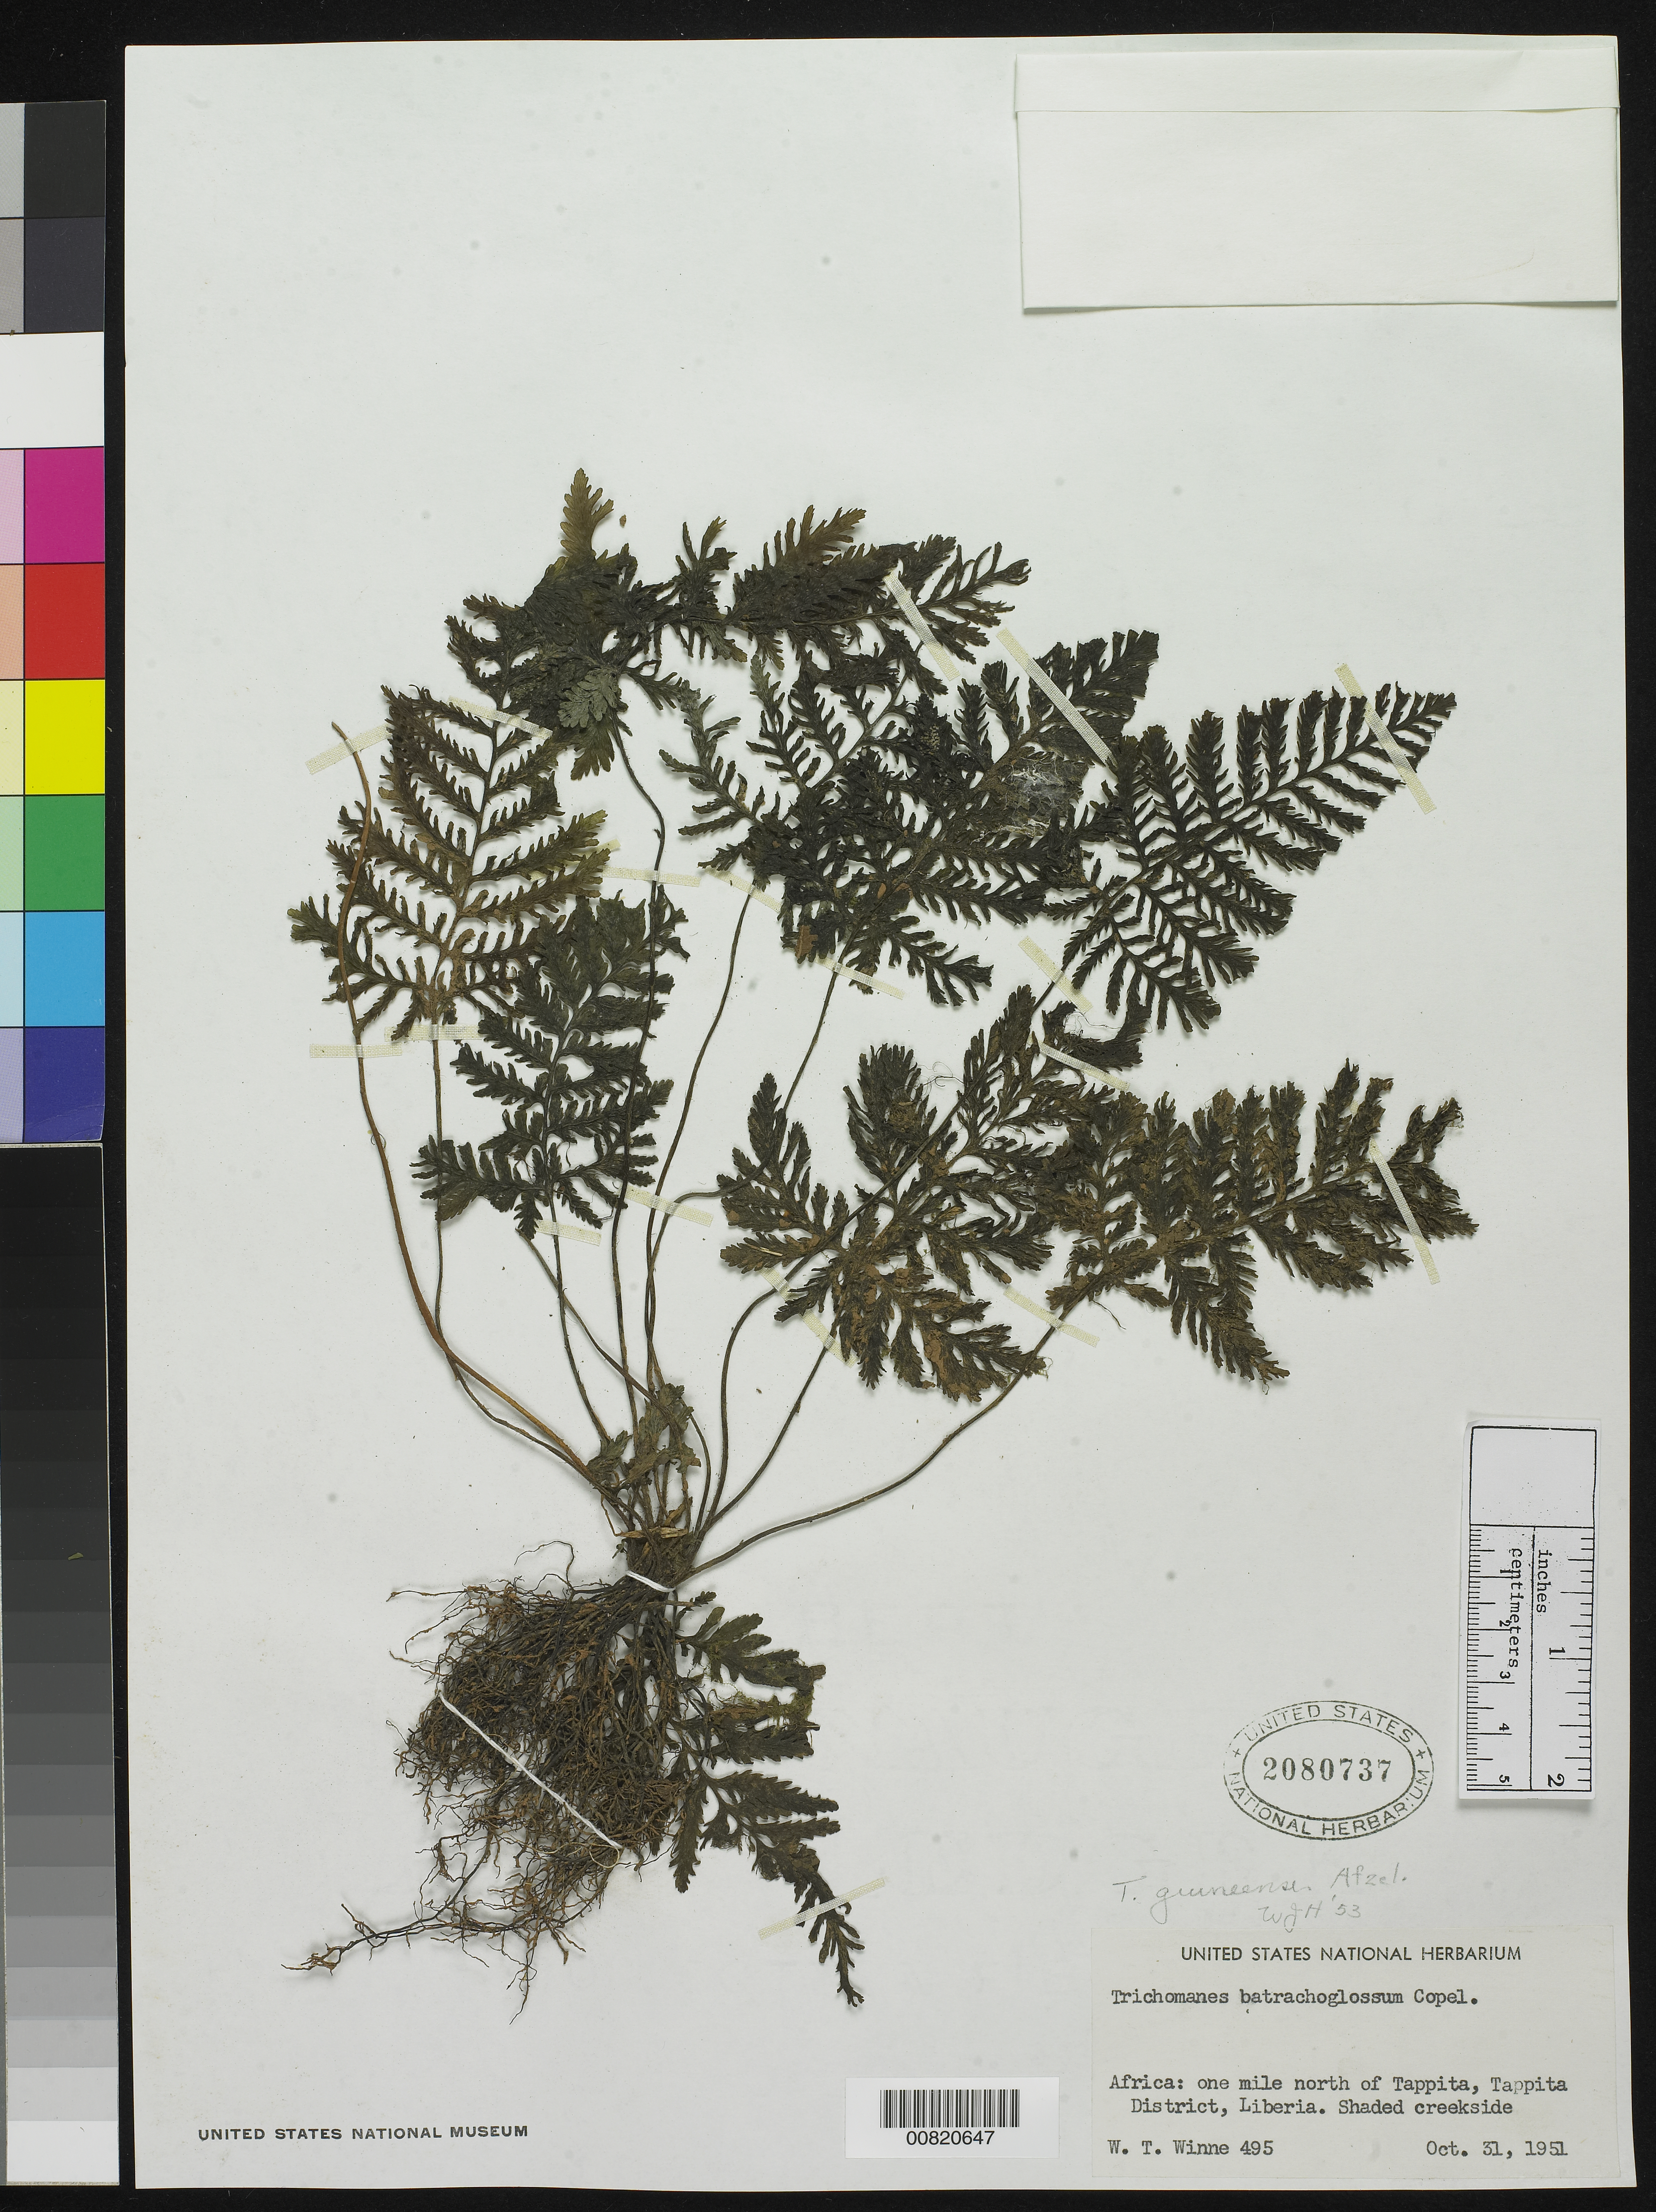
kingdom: Plantae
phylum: Tracheophyta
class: Polypodiopsida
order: Hymenophyllales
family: Hymenophyllaceae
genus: Abrodictyum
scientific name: Abrodictyum guineense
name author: (Afzel. ex Sw.) J.P. Roux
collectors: -. Winne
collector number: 495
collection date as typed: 31 Oct 1951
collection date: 1951-10-31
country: Liberia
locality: one mile N of Tappita, Tappita District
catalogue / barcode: US 2080737